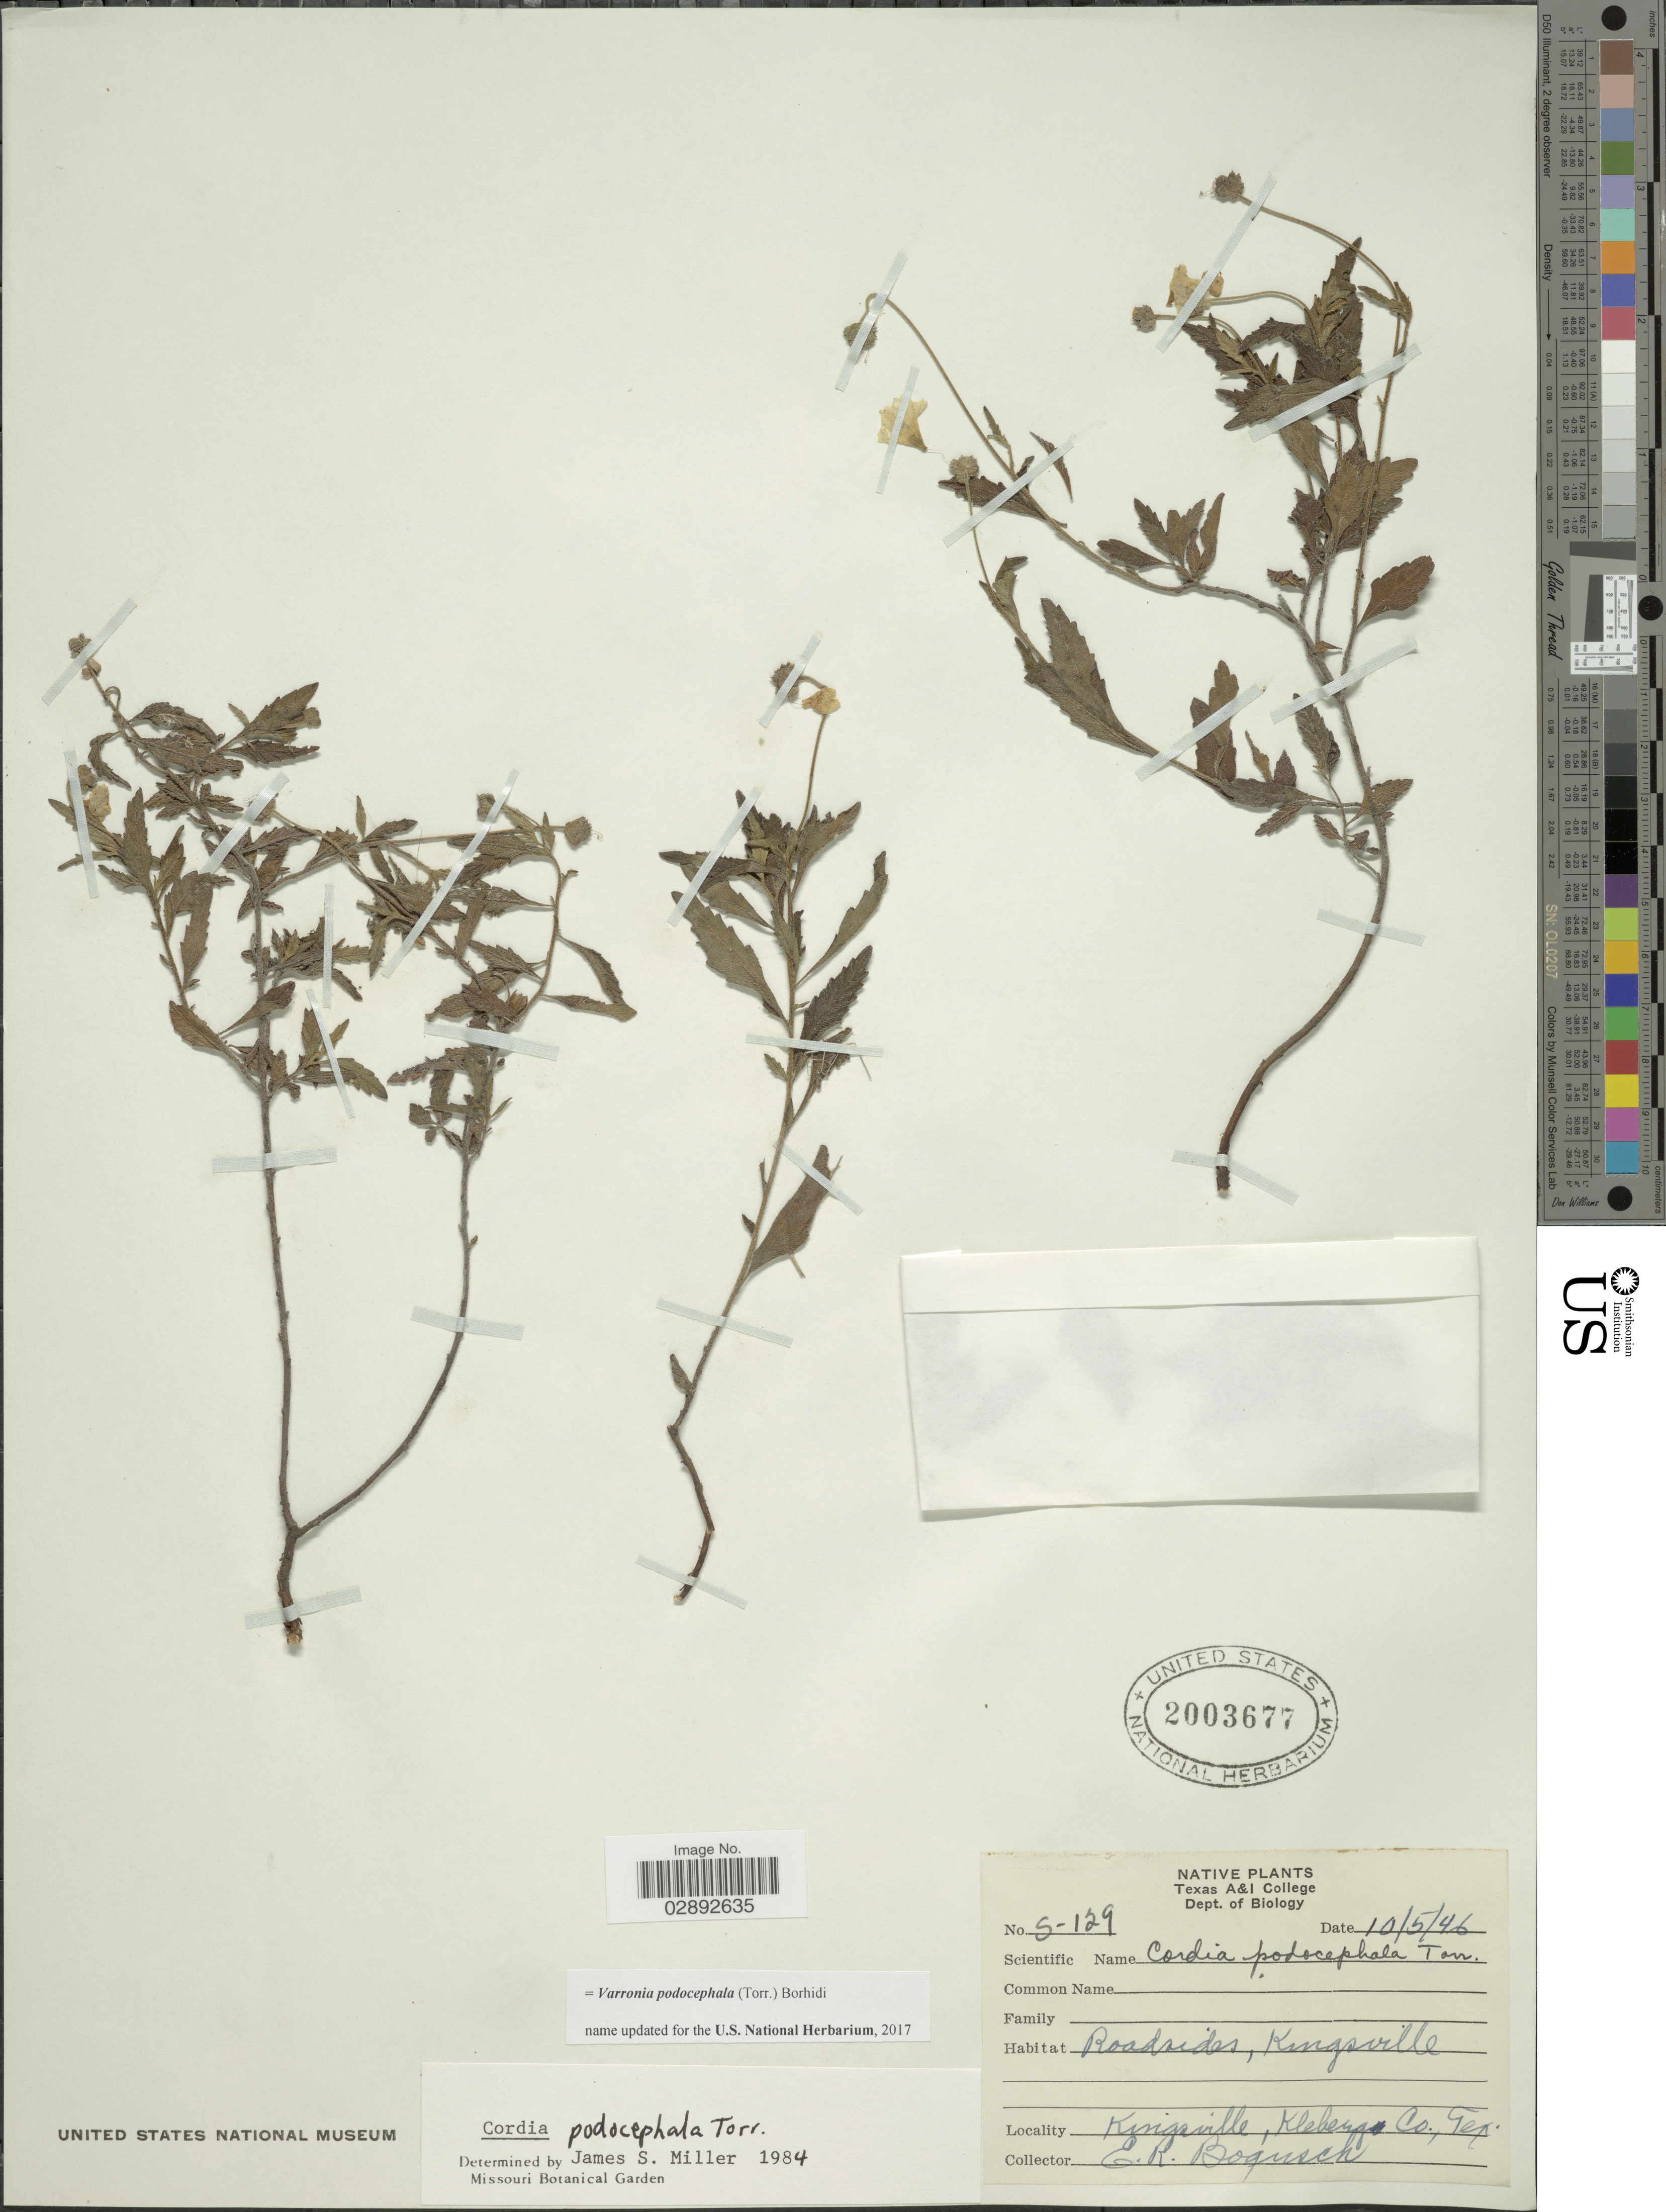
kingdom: Plantae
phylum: Tracheophyta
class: Magnoliopsida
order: Boraginales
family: Cordiaceae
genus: Varronia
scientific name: Varronia podocephala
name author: (Torr.) Borhidi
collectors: E. Bogusch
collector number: S-129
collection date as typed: Transcribed d/m/y: 10/5/46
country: United States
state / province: Texas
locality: Kingsville, Kleberg Co.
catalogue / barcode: US 2003677